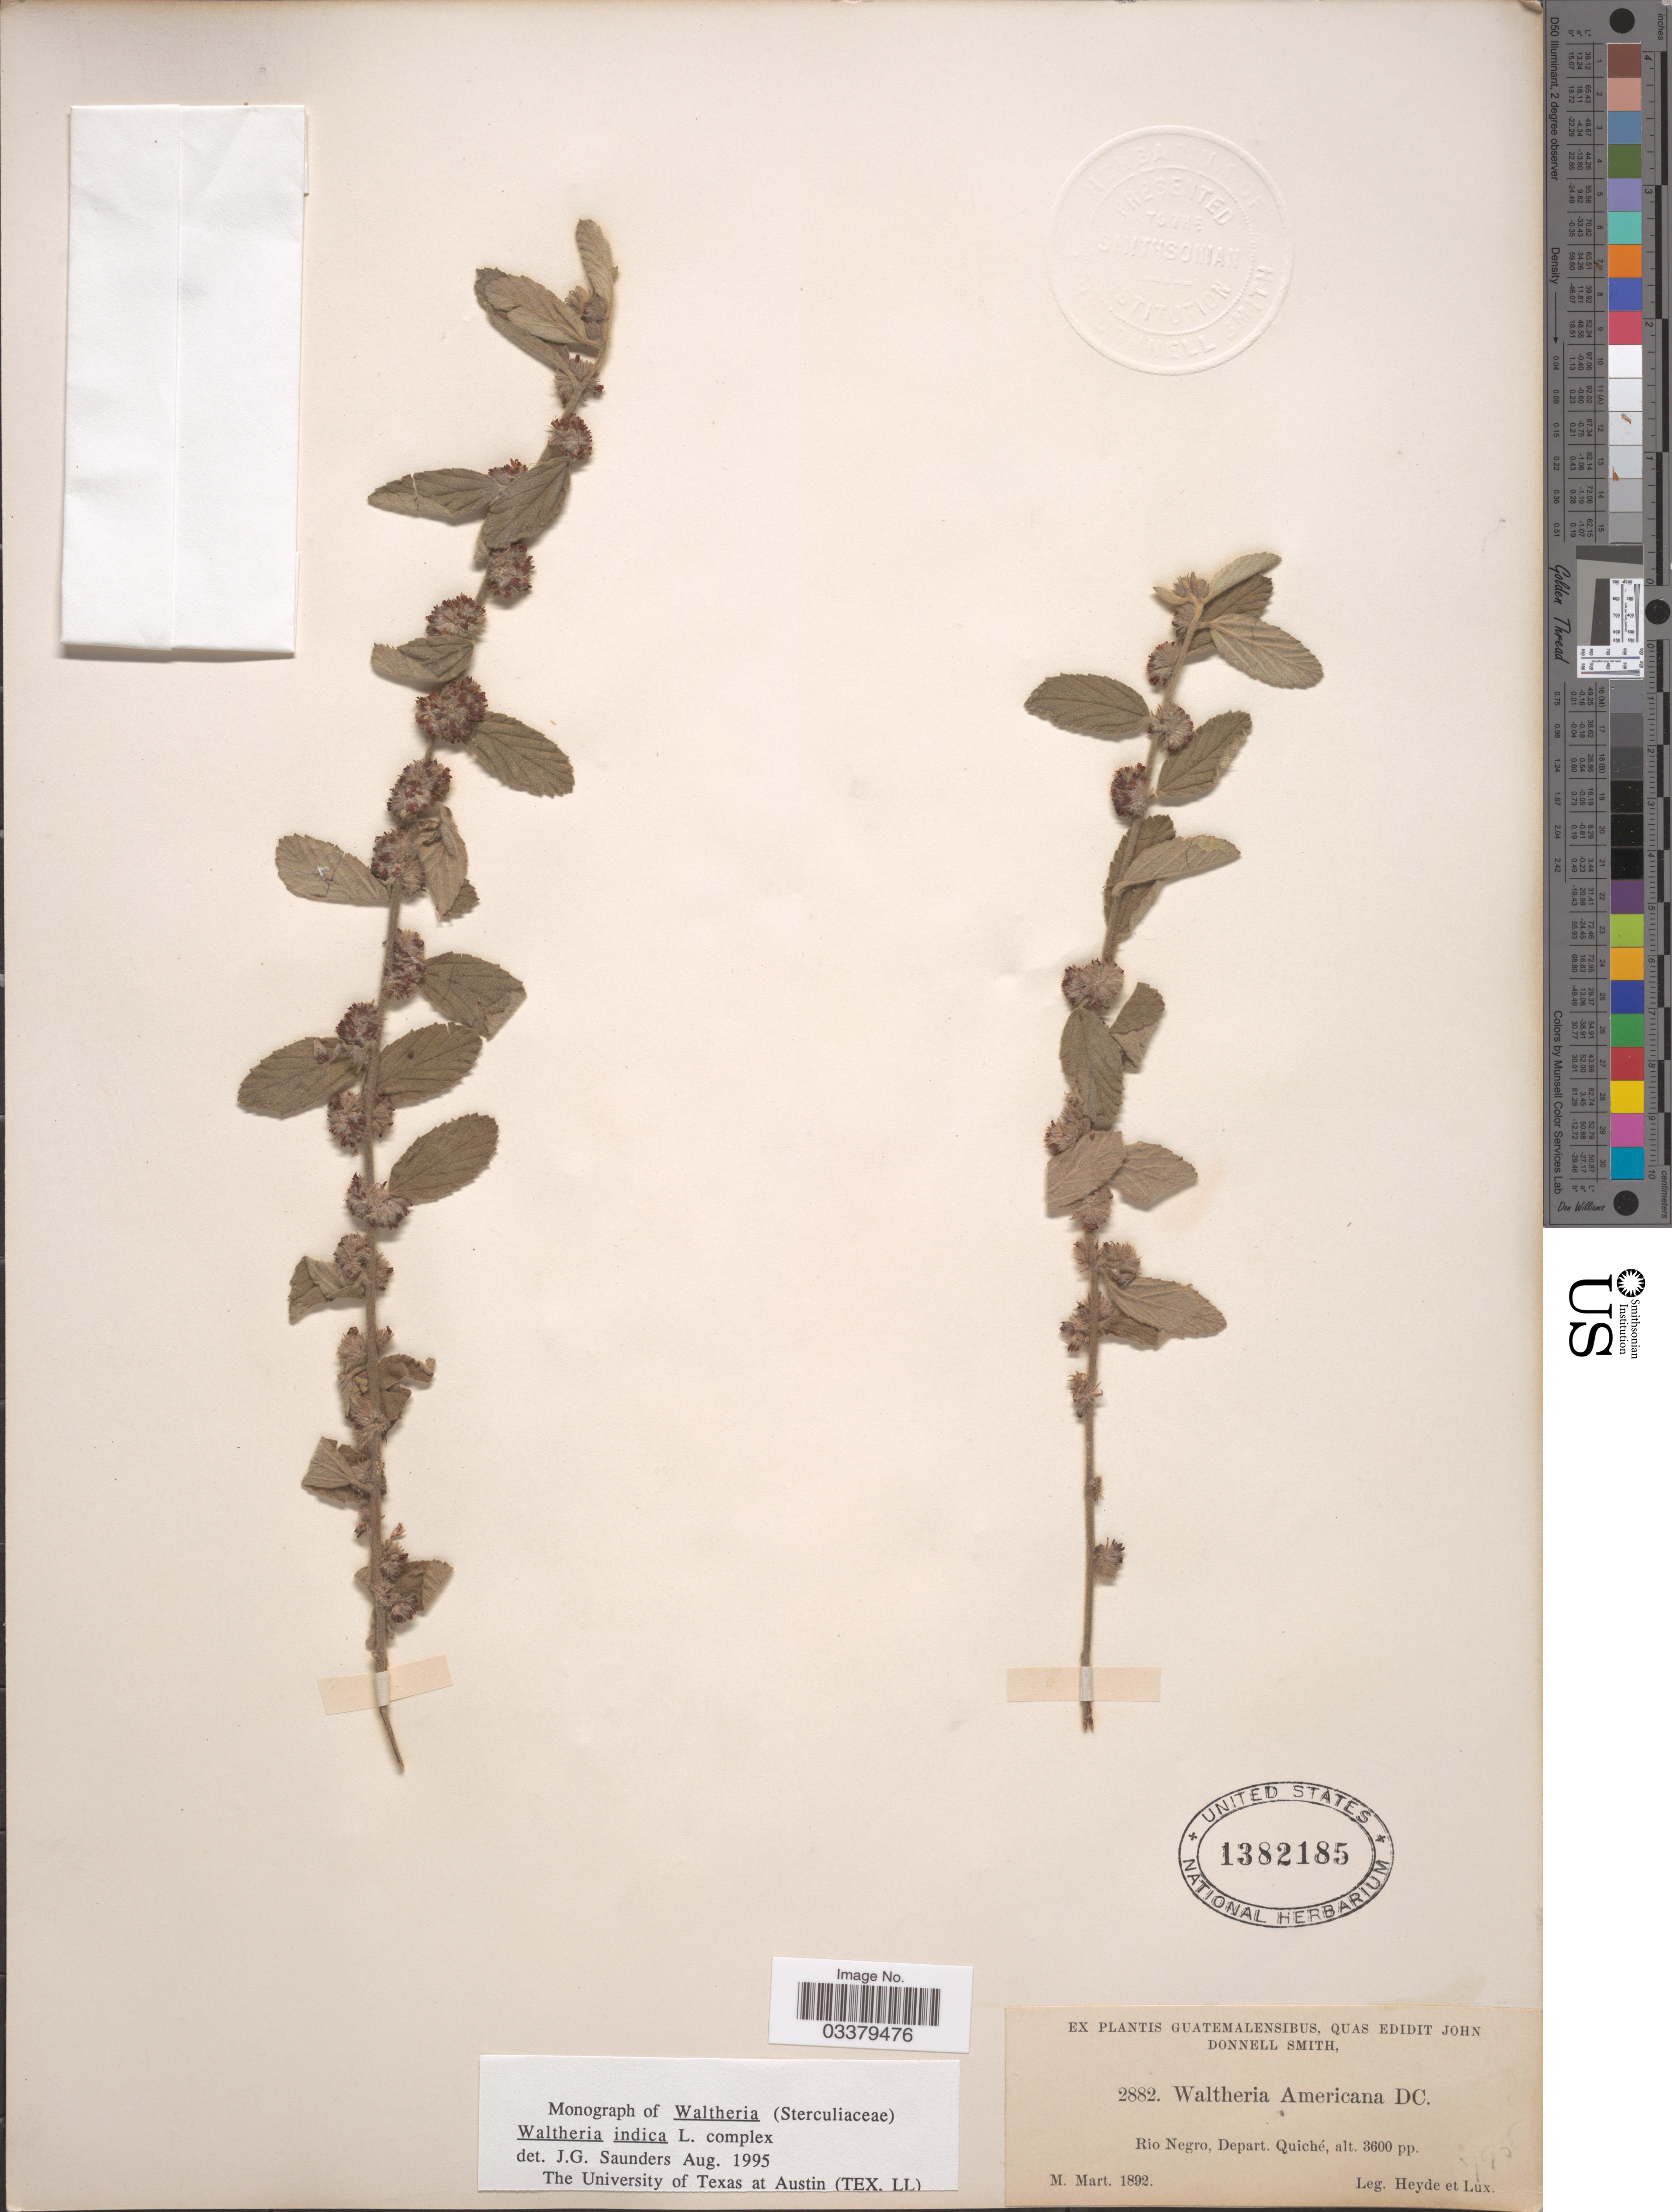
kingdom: Plantae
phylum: Tracheophyta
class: Magnoliopsida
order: Malvales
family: Malvaceae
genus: Waltheria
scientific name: Waltheria indica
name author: L.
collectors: Heyde & Lux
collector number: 2882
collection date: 1892-03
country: Guatemala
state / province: El Quiché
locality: Rio Negro, Depart. Quiché.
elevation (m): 1097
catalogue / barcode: US 1382185